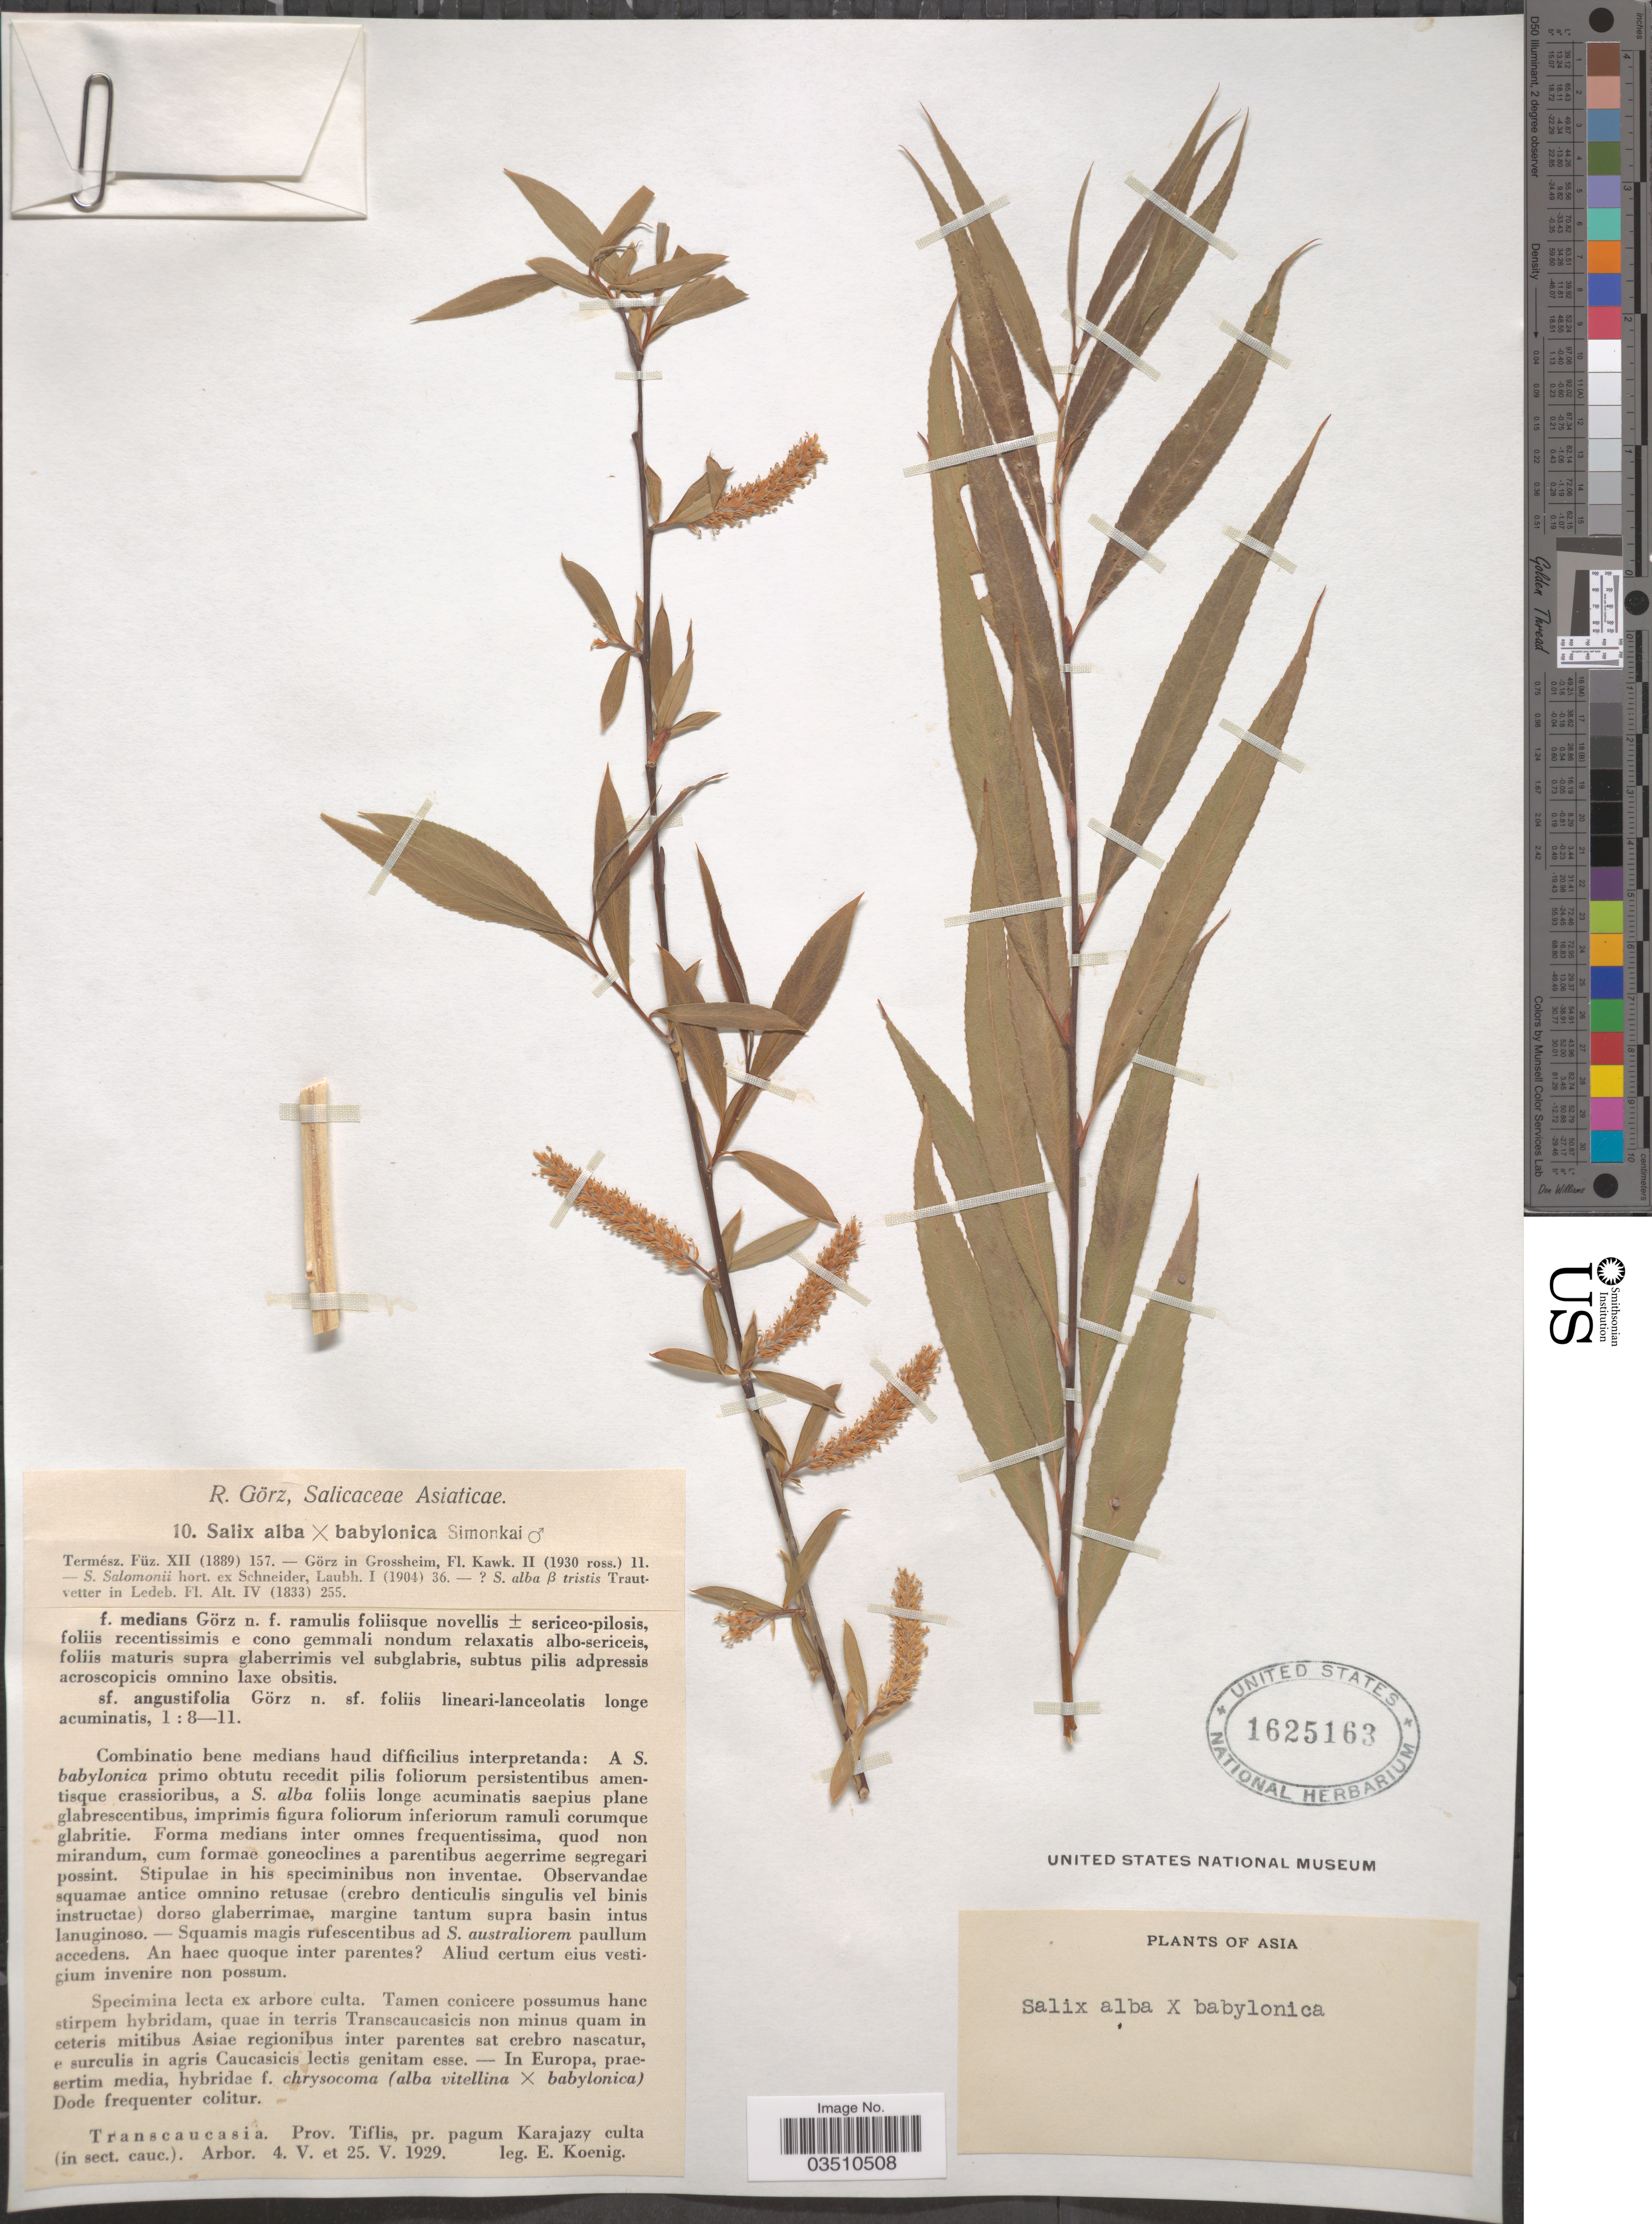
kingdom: Plantae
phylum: Tracheophyta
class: Magnoliopsida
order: Malpighiales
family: Salicaceae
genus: Salix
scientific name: Salix alba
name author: L.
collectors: E. Koenig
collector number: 10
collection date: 1929-05-04/1929-05-25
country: Georgia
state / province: Tbilisi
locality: Transcaucasia. Prov. Tiflis, pr. pagum Karajazy culta (in sect. cauc.).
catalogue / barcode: US 1625163